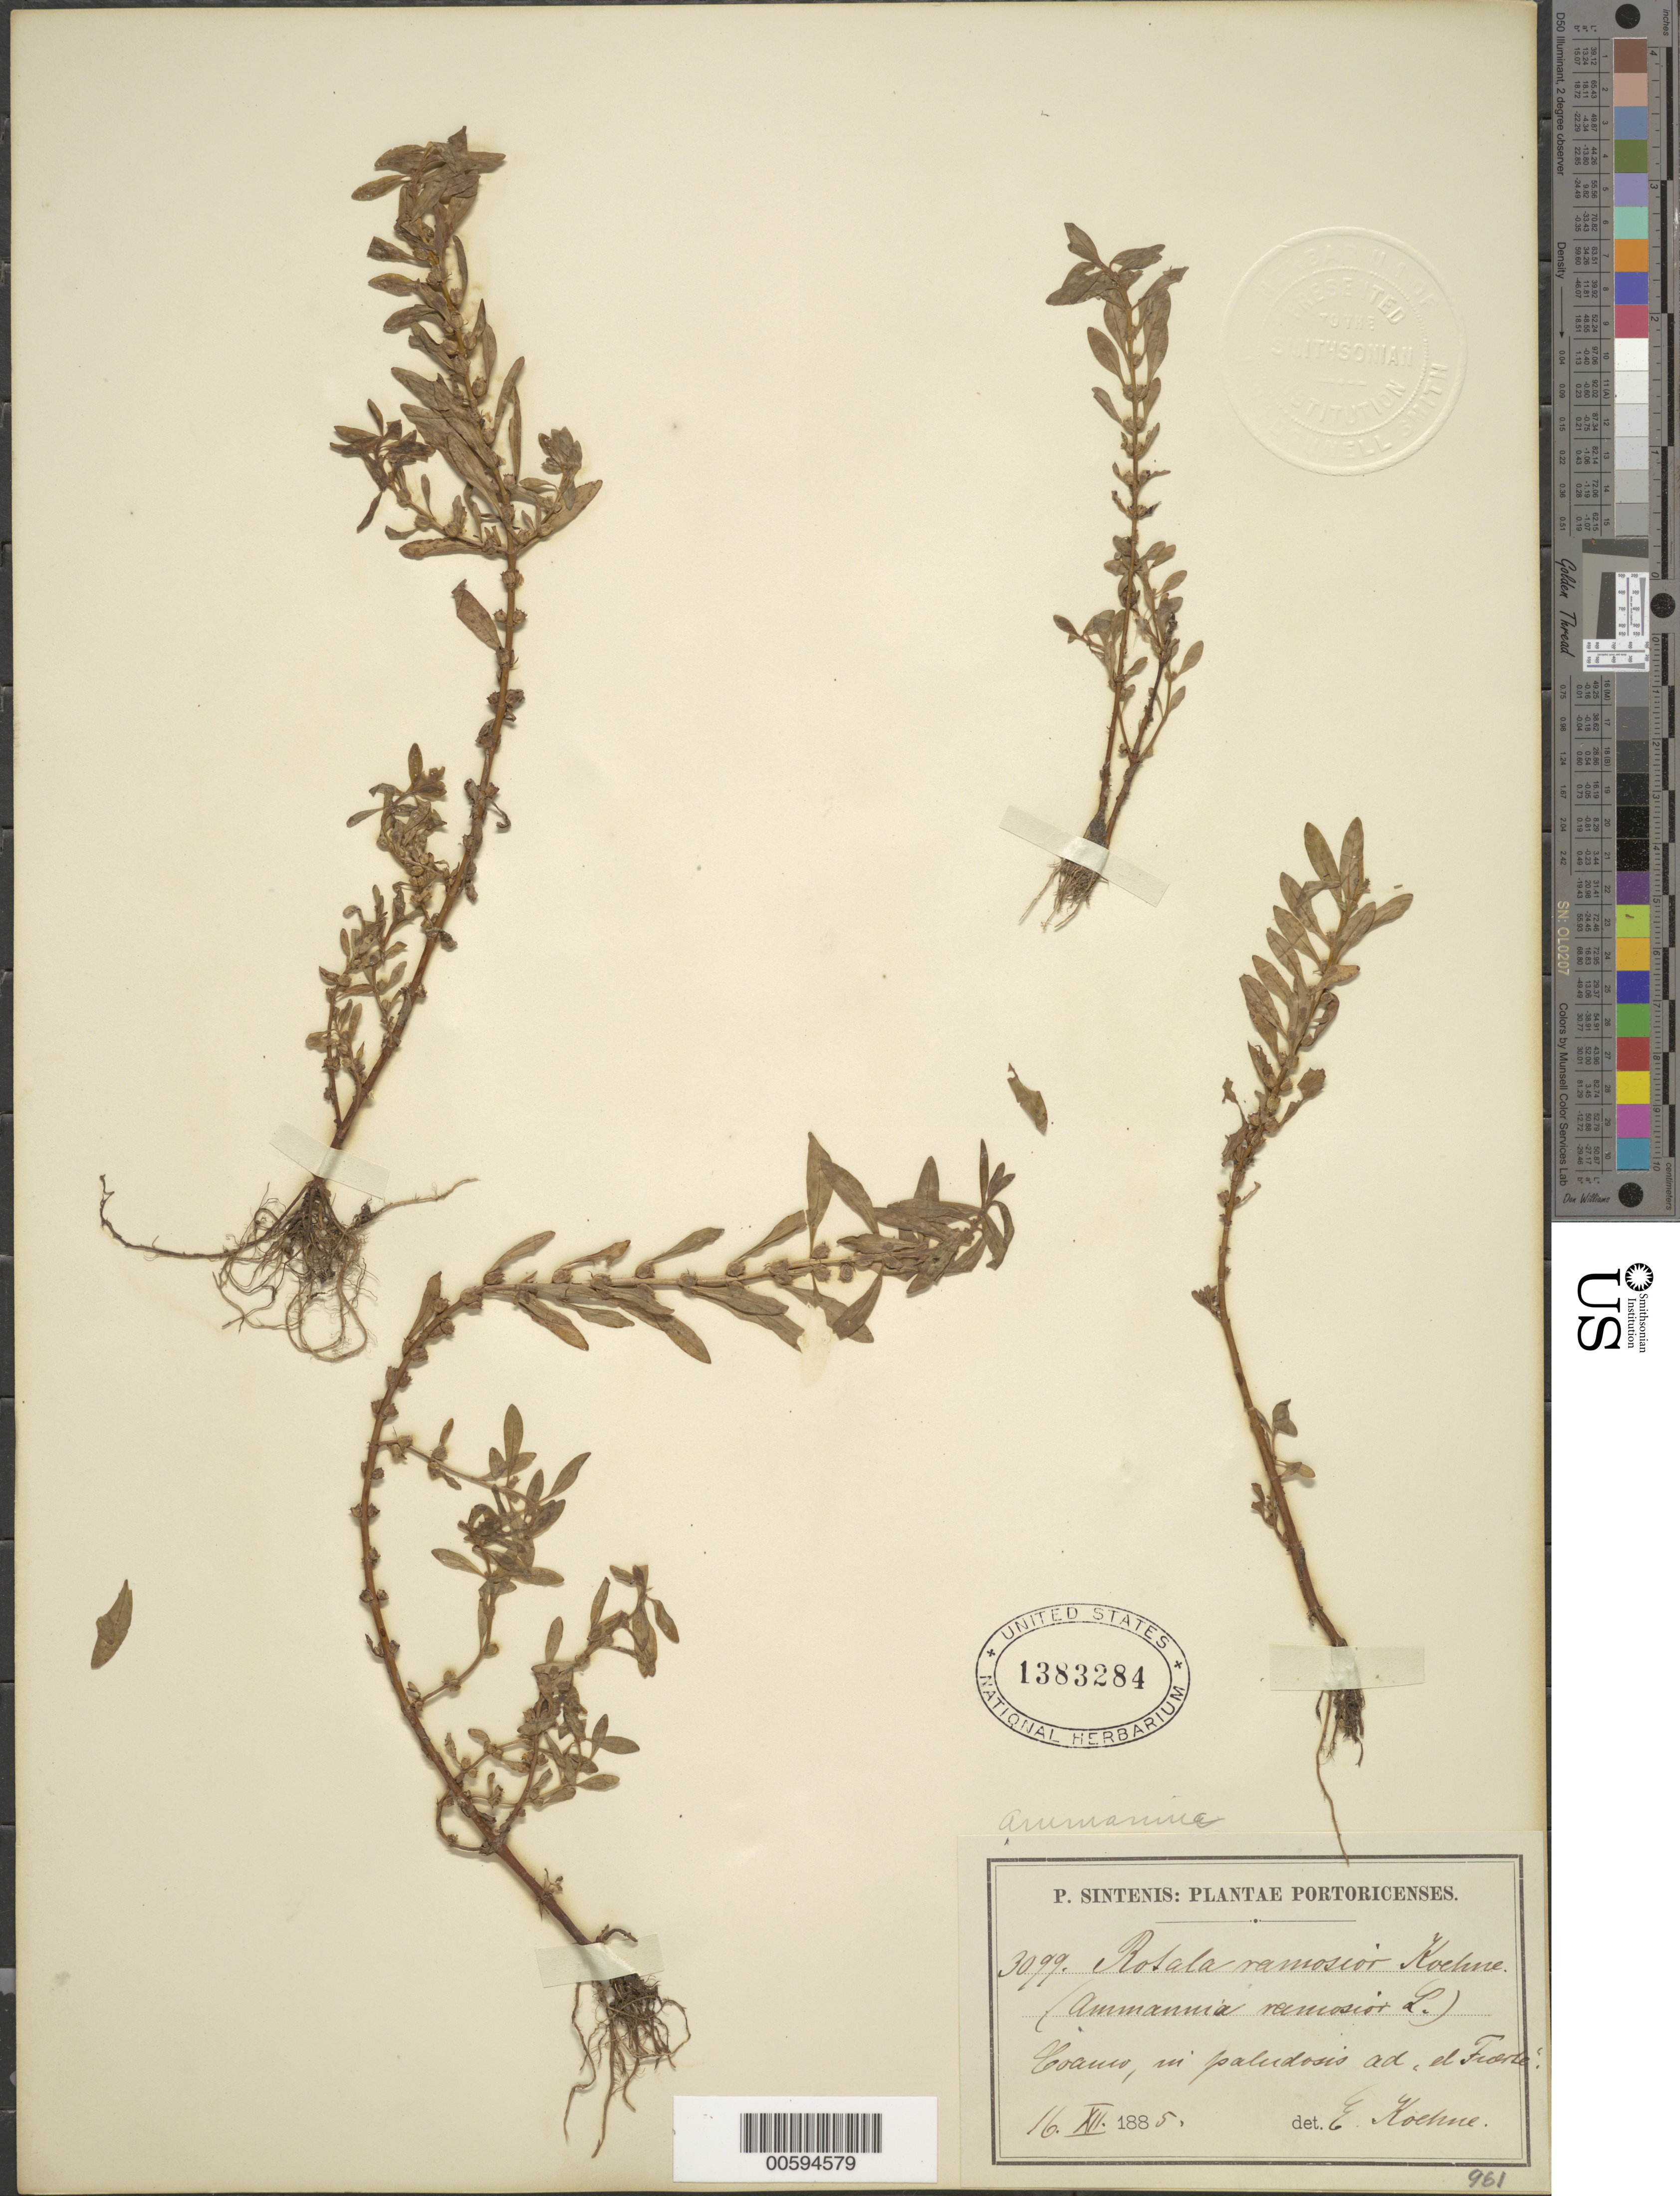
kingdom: Plantae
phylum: Tracheophyta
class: Magnoliopsida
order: Myrtales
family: Lythraceae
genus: Rotala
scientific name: Rotala ramosior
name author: (L.) Koehne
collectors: P. Sintenis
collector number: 3099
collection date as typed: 16 Dec 1885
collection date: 1885-12-16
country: Puerto Rico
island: Greater Antilles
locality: Coamo, in paludosis ad "el Fuerte"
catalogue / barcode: US 1383284